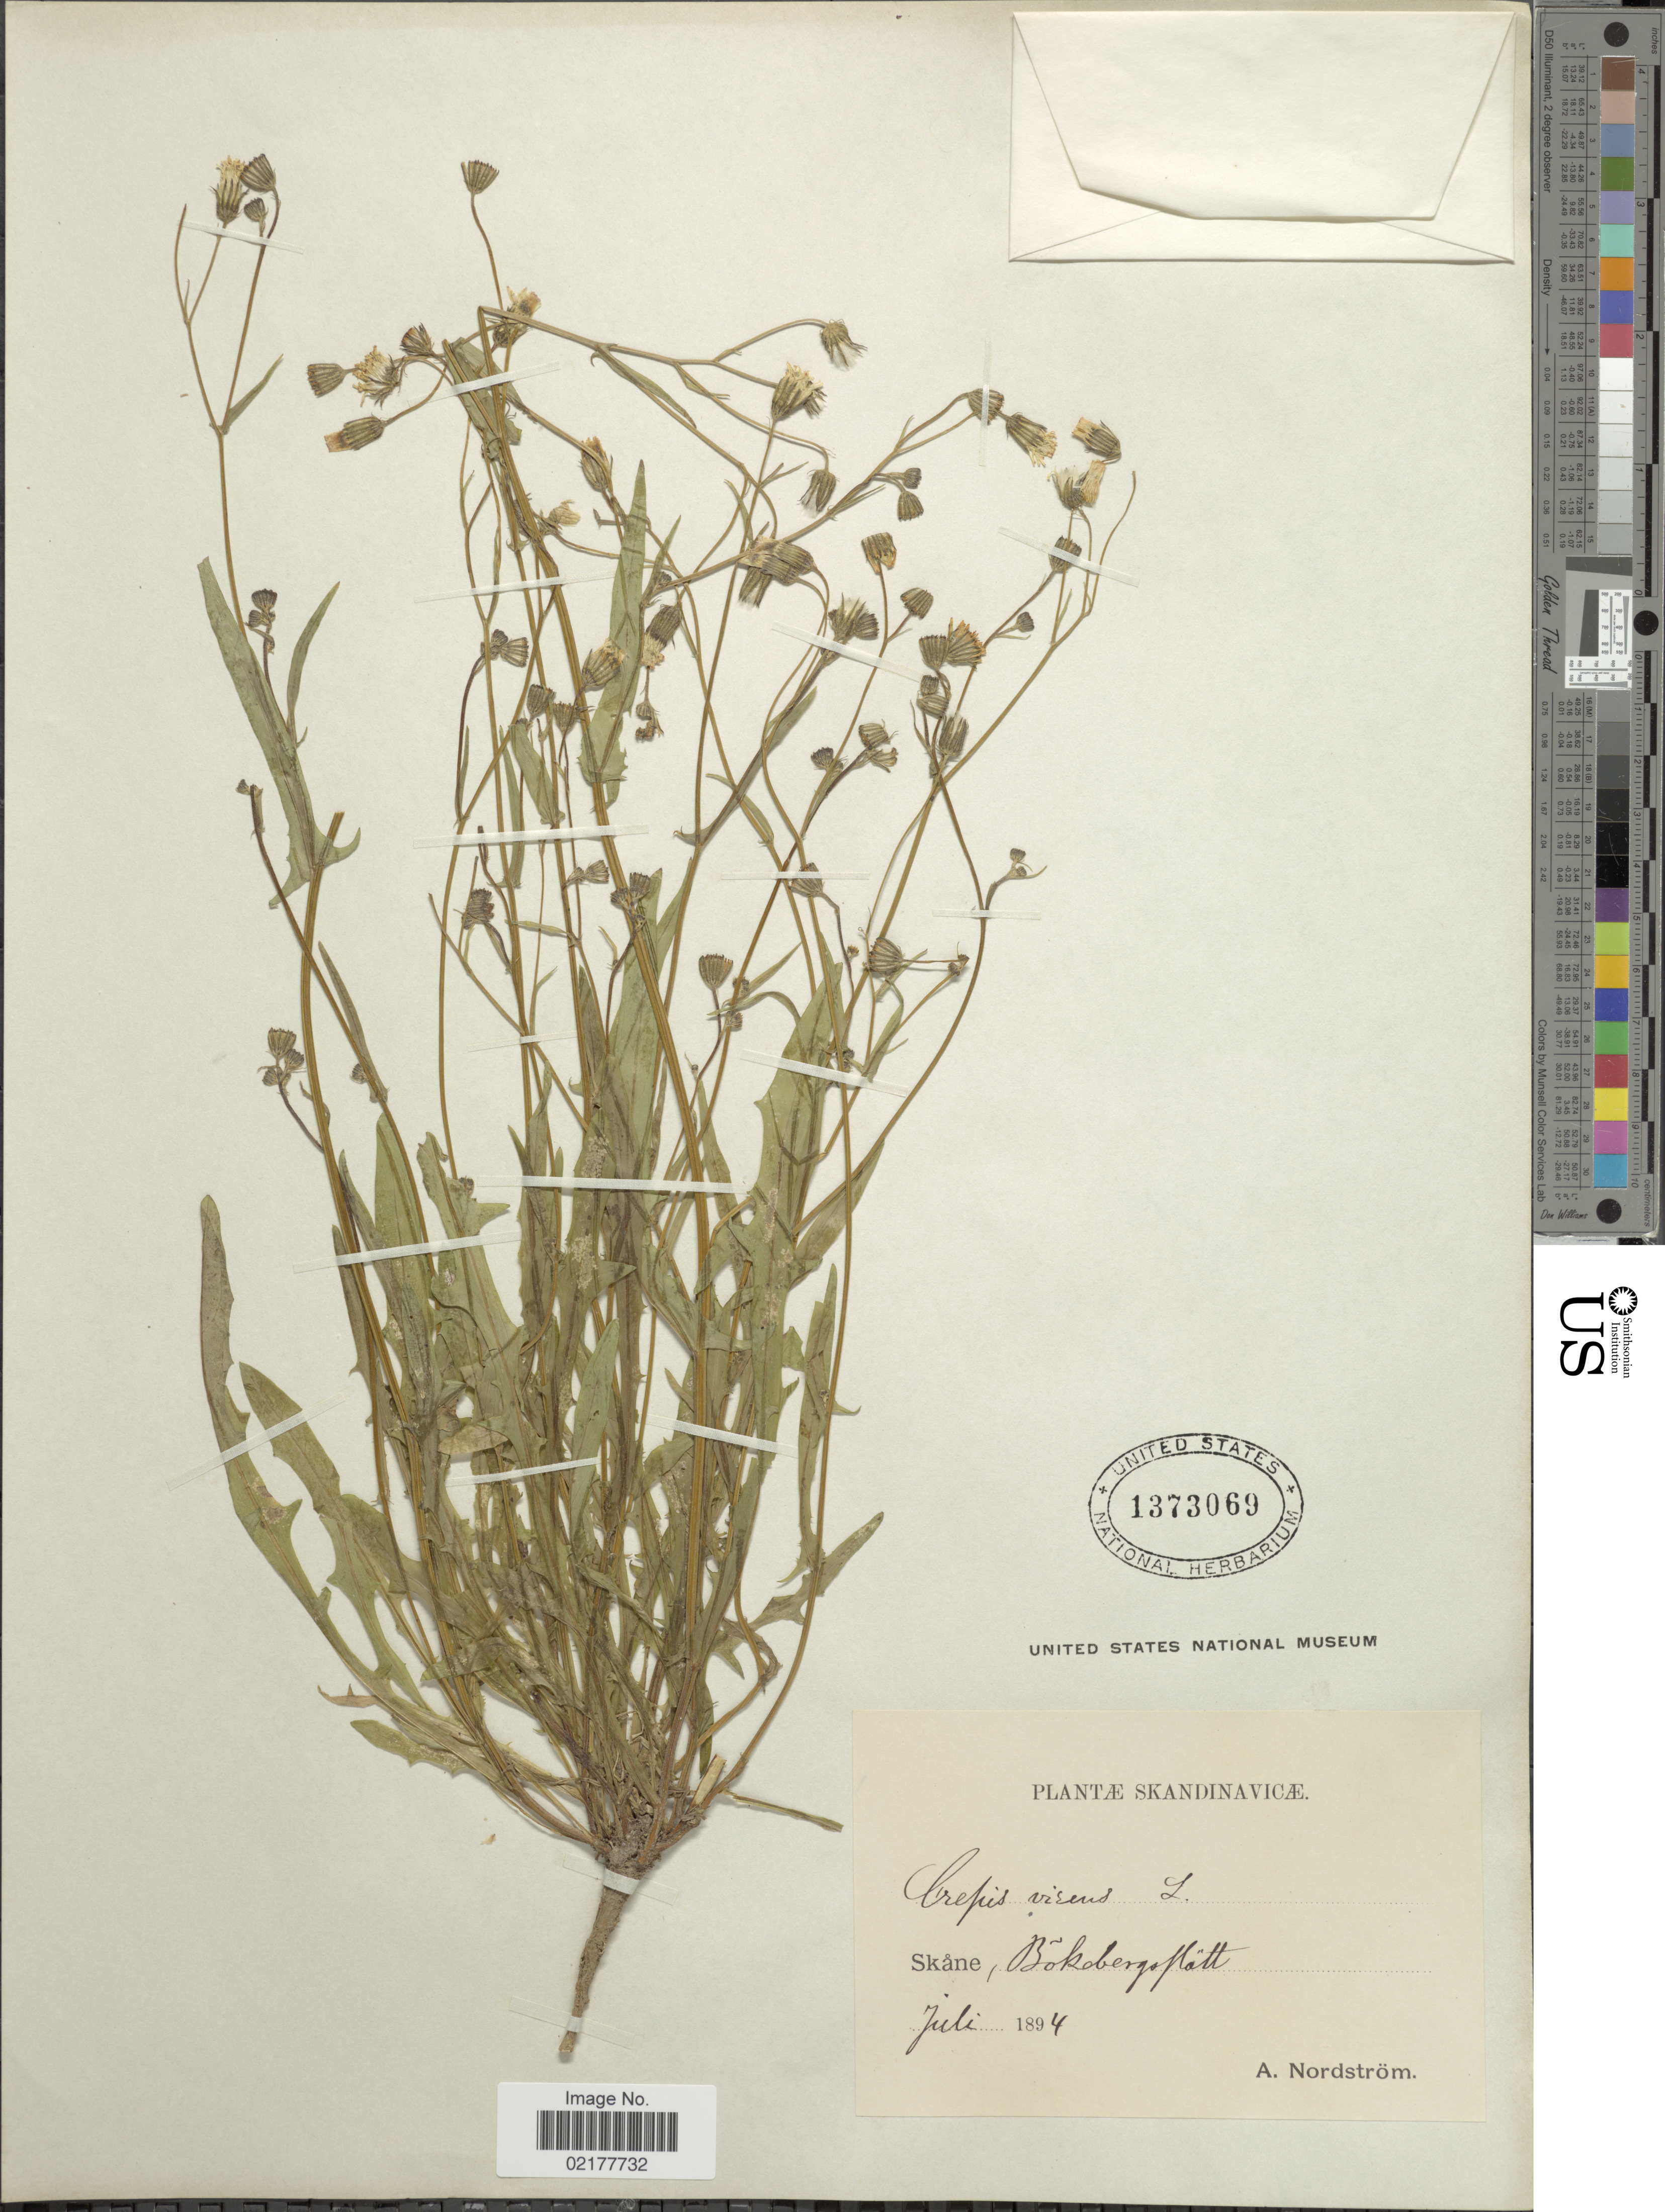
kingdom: Plantae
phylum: Tracheophyta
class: Magnoliopsida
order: Asterales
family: Asteraceae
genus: Crepis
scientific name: Crepis capillaris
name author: (L.) Wallr.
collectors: A. Nordström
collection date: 1894-07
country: Sweden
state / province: Skåne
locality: Bokebergsflatt.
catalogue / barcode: US 1373069